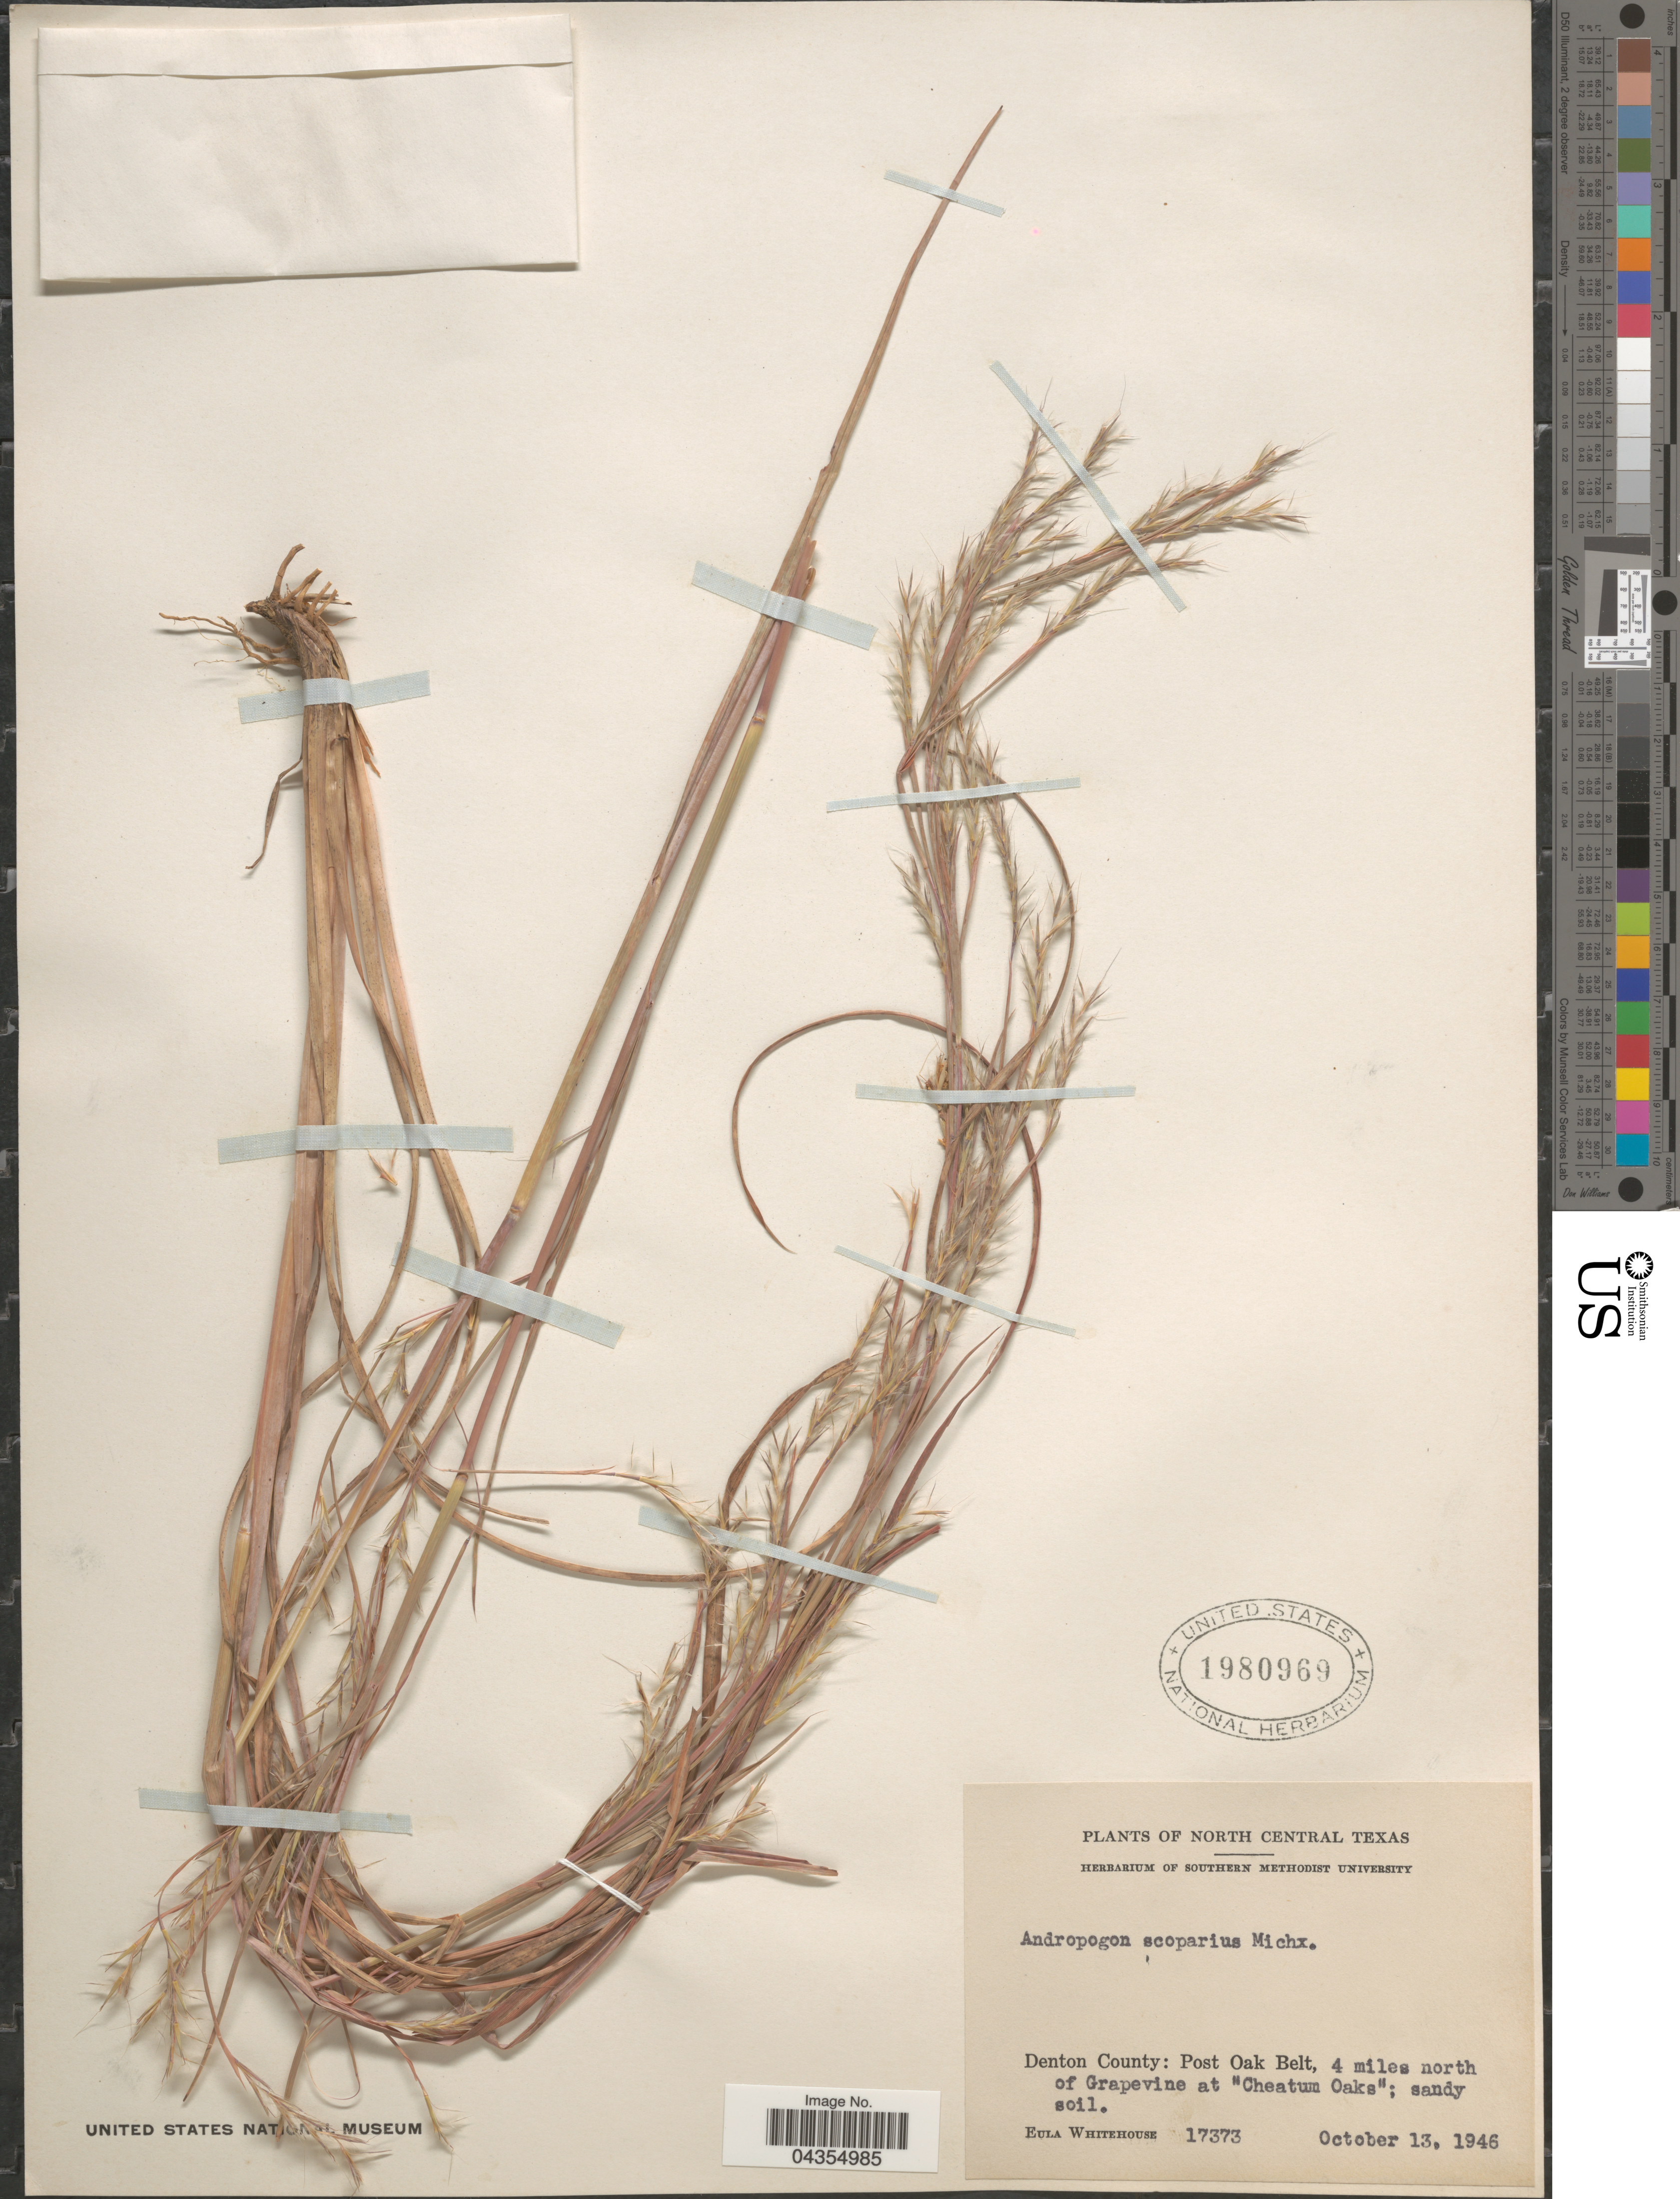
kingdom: Plantae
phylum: Tracheophyta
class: Liliopsida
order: Poales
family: Poaceae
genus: Schizachyrium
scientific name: Schizachyrium sanguineum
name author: (Retz.) Alston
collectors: E. Whitehouse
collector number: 17373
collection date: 1946-10-13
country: United States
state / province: Texas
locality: North Central Texas. Denton County: Post Oak Belt, 4 miles north of Grapevine at "Cheatum Oaks".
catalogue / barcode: US 1980969